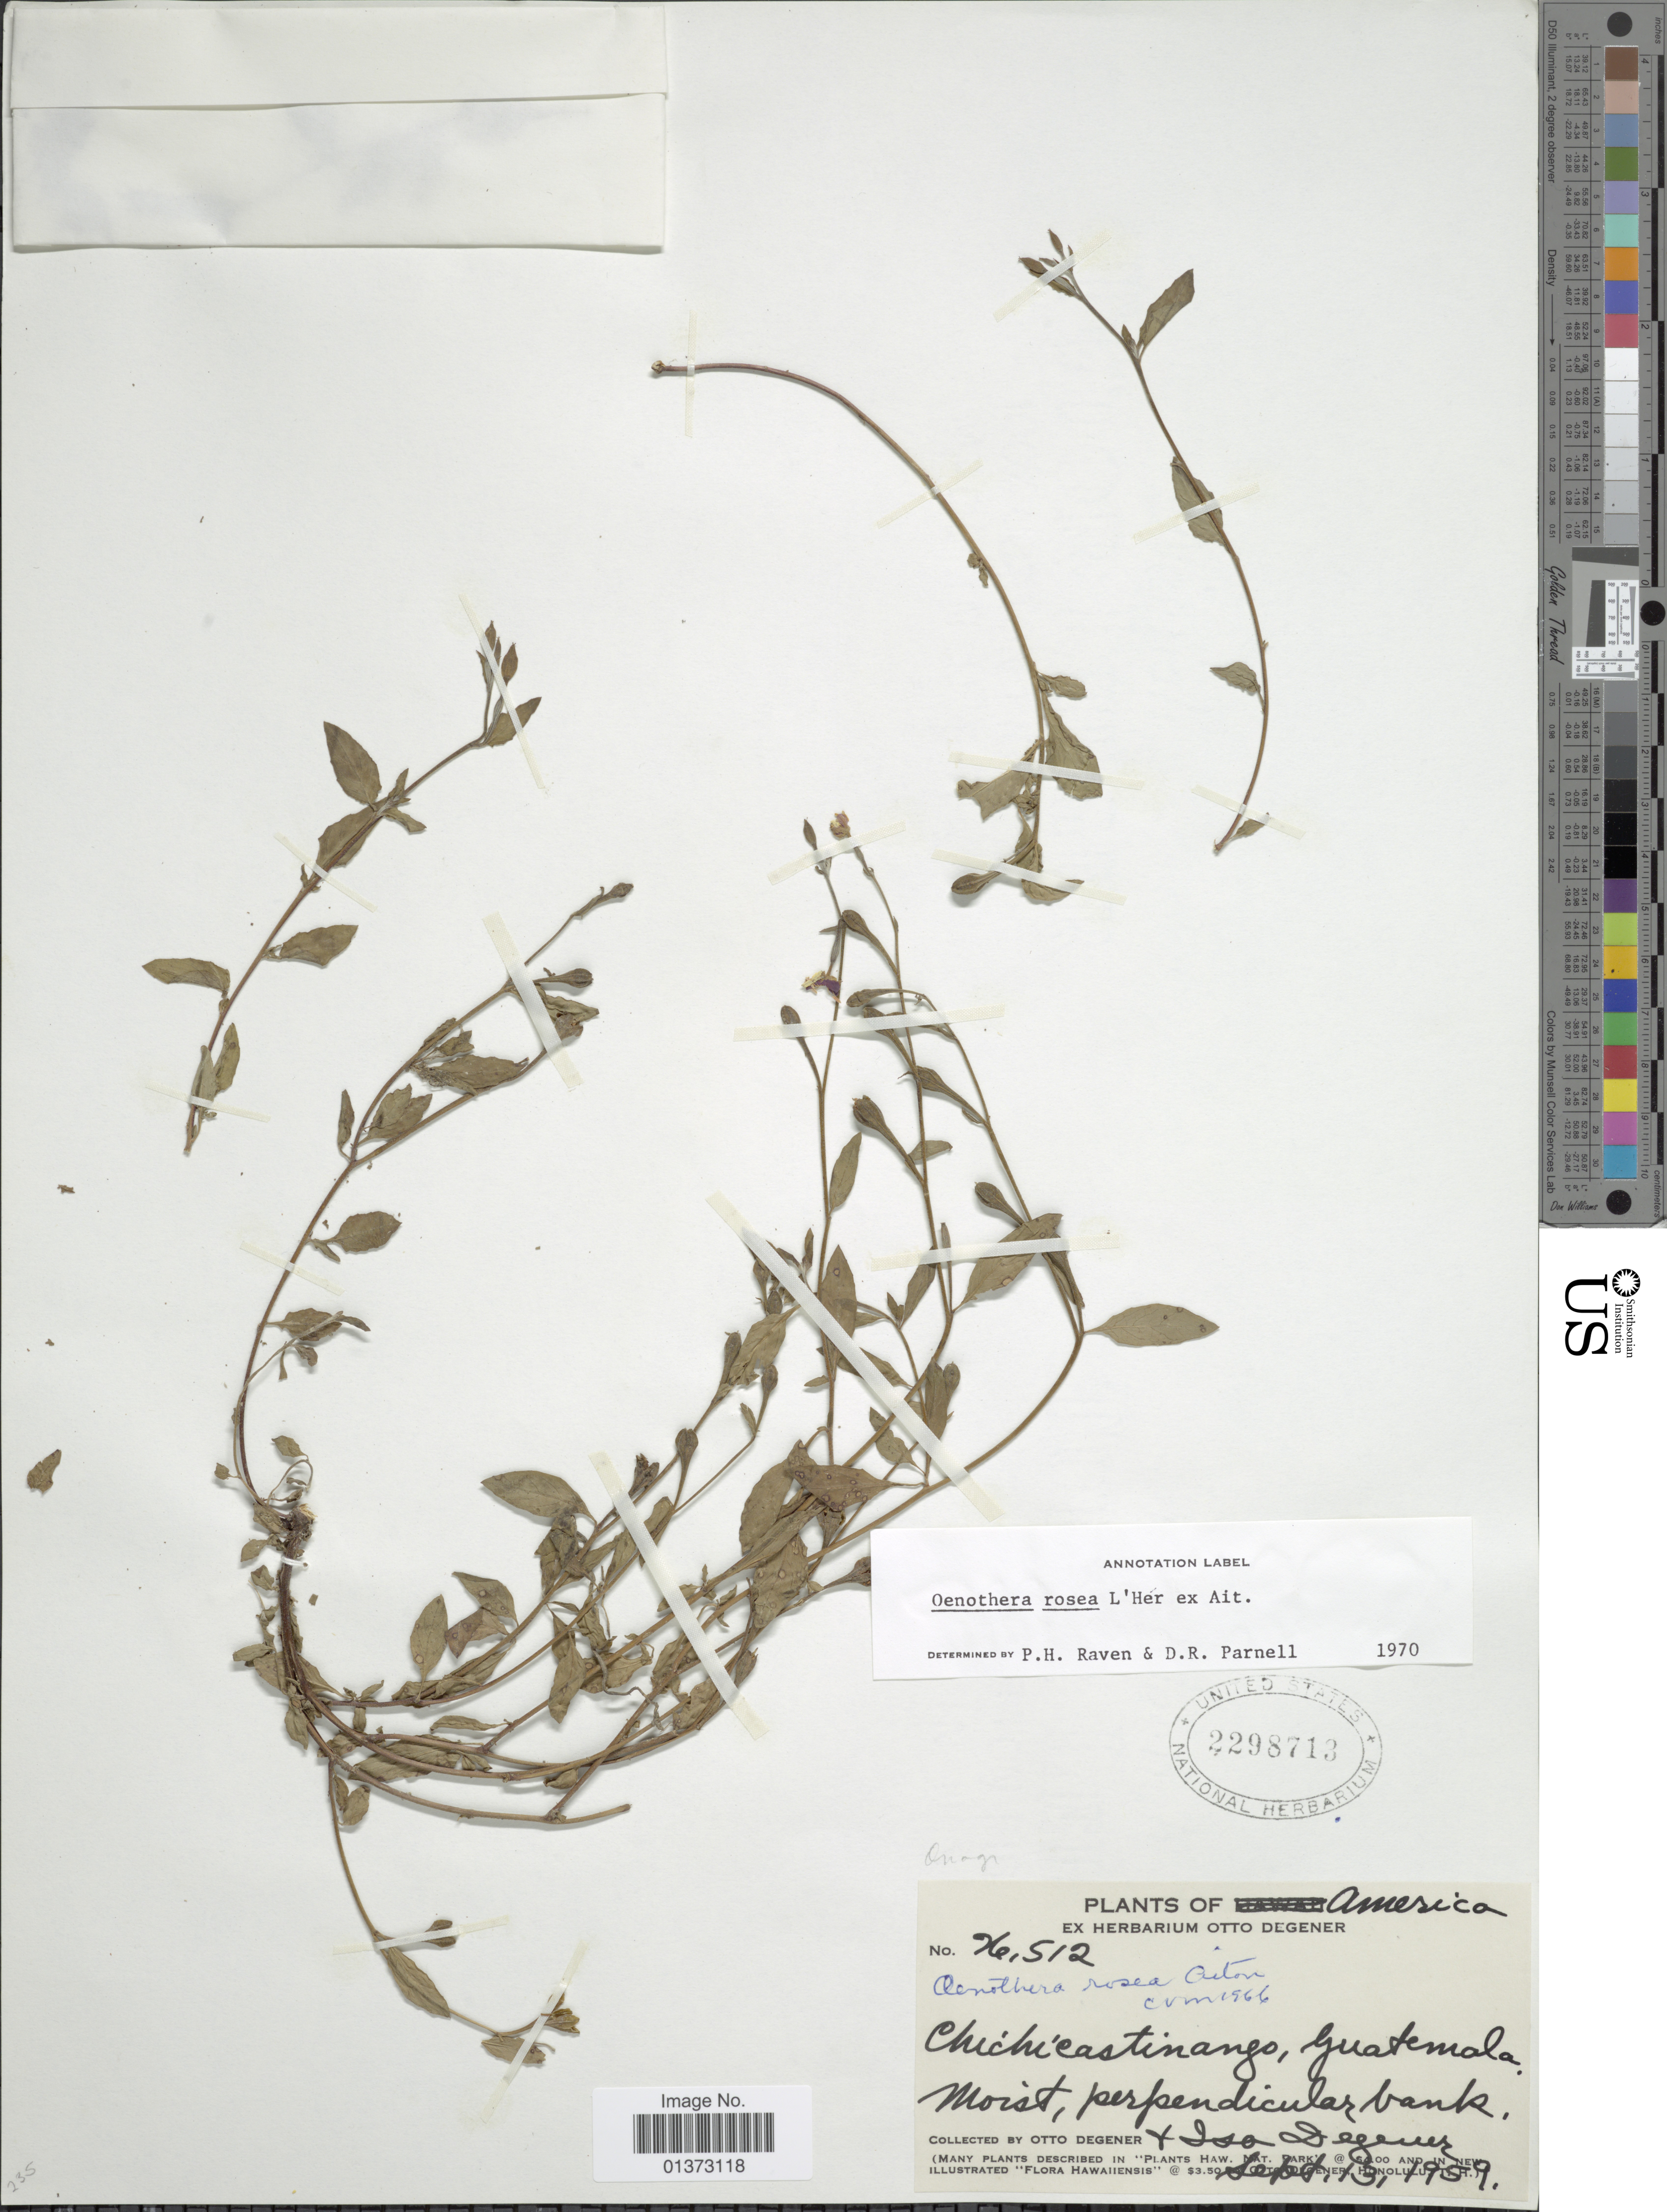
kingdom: Plantae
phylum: Tracheophyta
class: Magnoliopsida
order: Myrtales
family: Onagraceae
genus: Oenothera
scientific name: Oenothera rosea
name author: L'Hér. ex Aiton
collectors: O. Degener & I. Degener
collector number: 26512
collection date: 1959-09-13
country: Guatemala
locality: Chichicastenango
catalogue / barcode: US 2298713